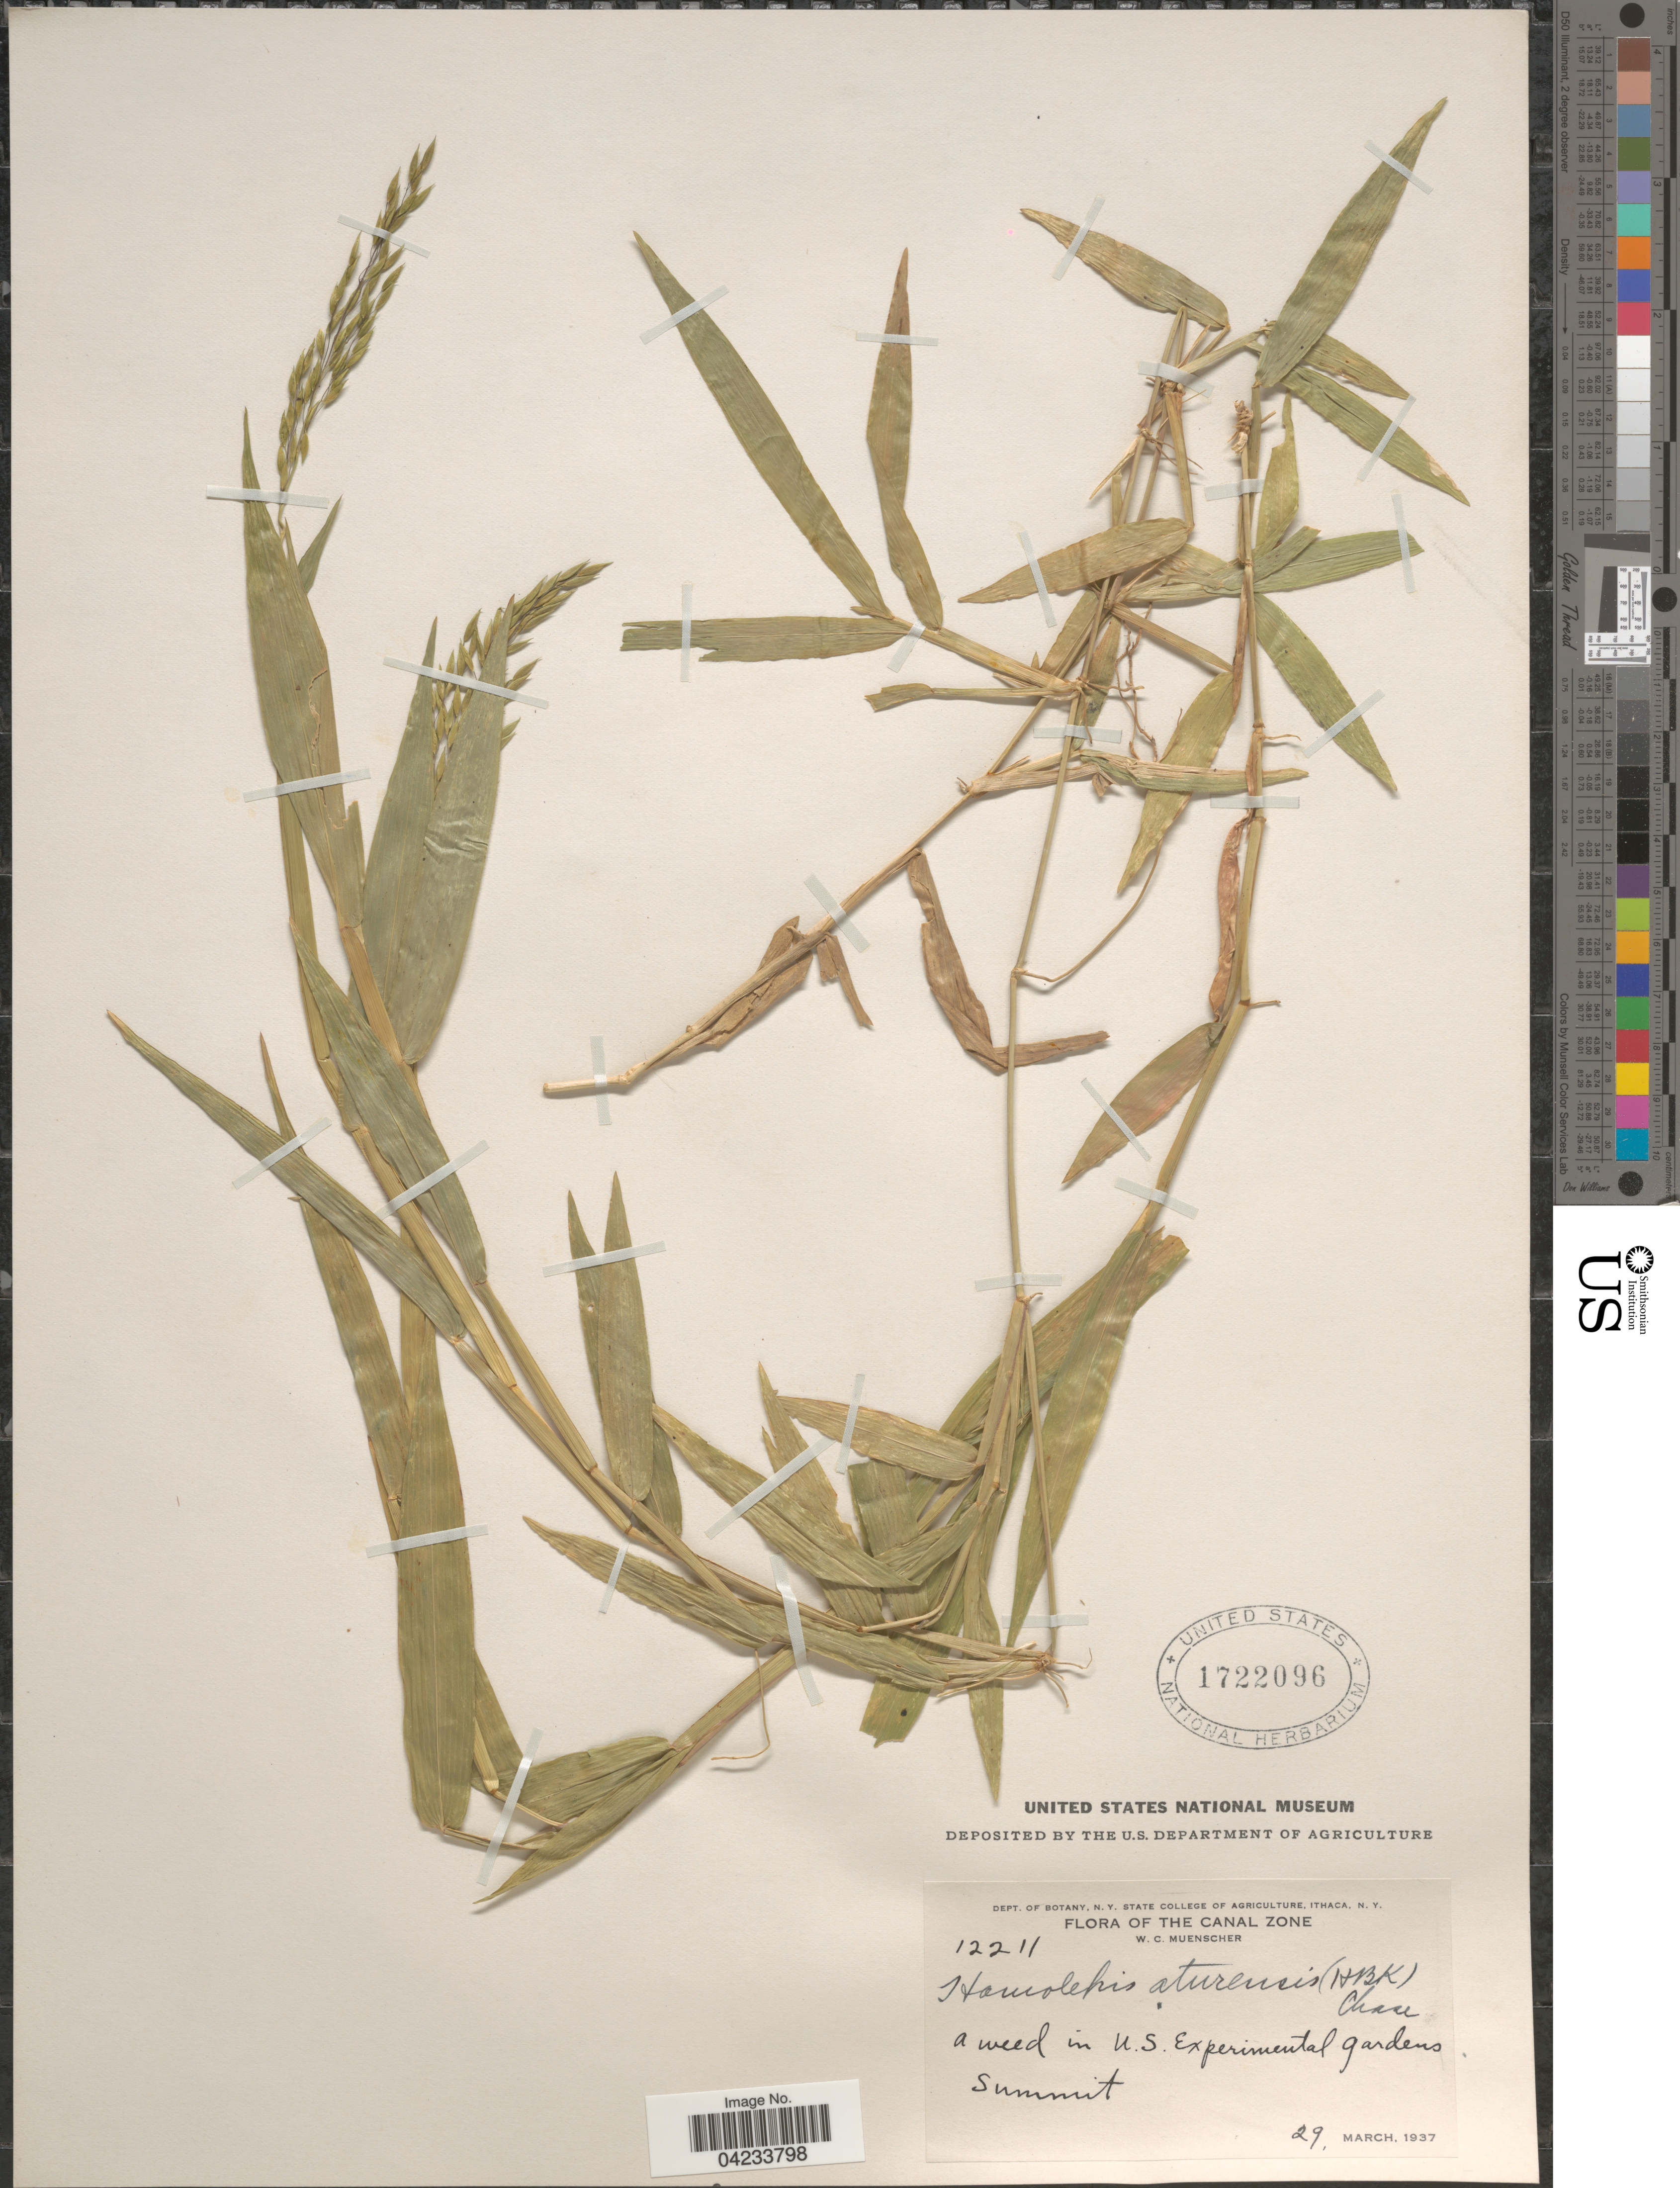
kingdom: Plantae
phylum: Tracheophyta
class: Liliopsida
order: Poales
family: Poaceae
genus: Homolepis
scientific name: Homolepis aturensis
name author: (Kunth) Chase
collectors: W. Muenscher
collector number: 12211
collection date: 1937-03-29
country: Panama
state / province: Colón / Panamá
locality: Canal Zone. A weed in U. S. Experimental Gardens Summit.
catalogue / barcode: US 1722096